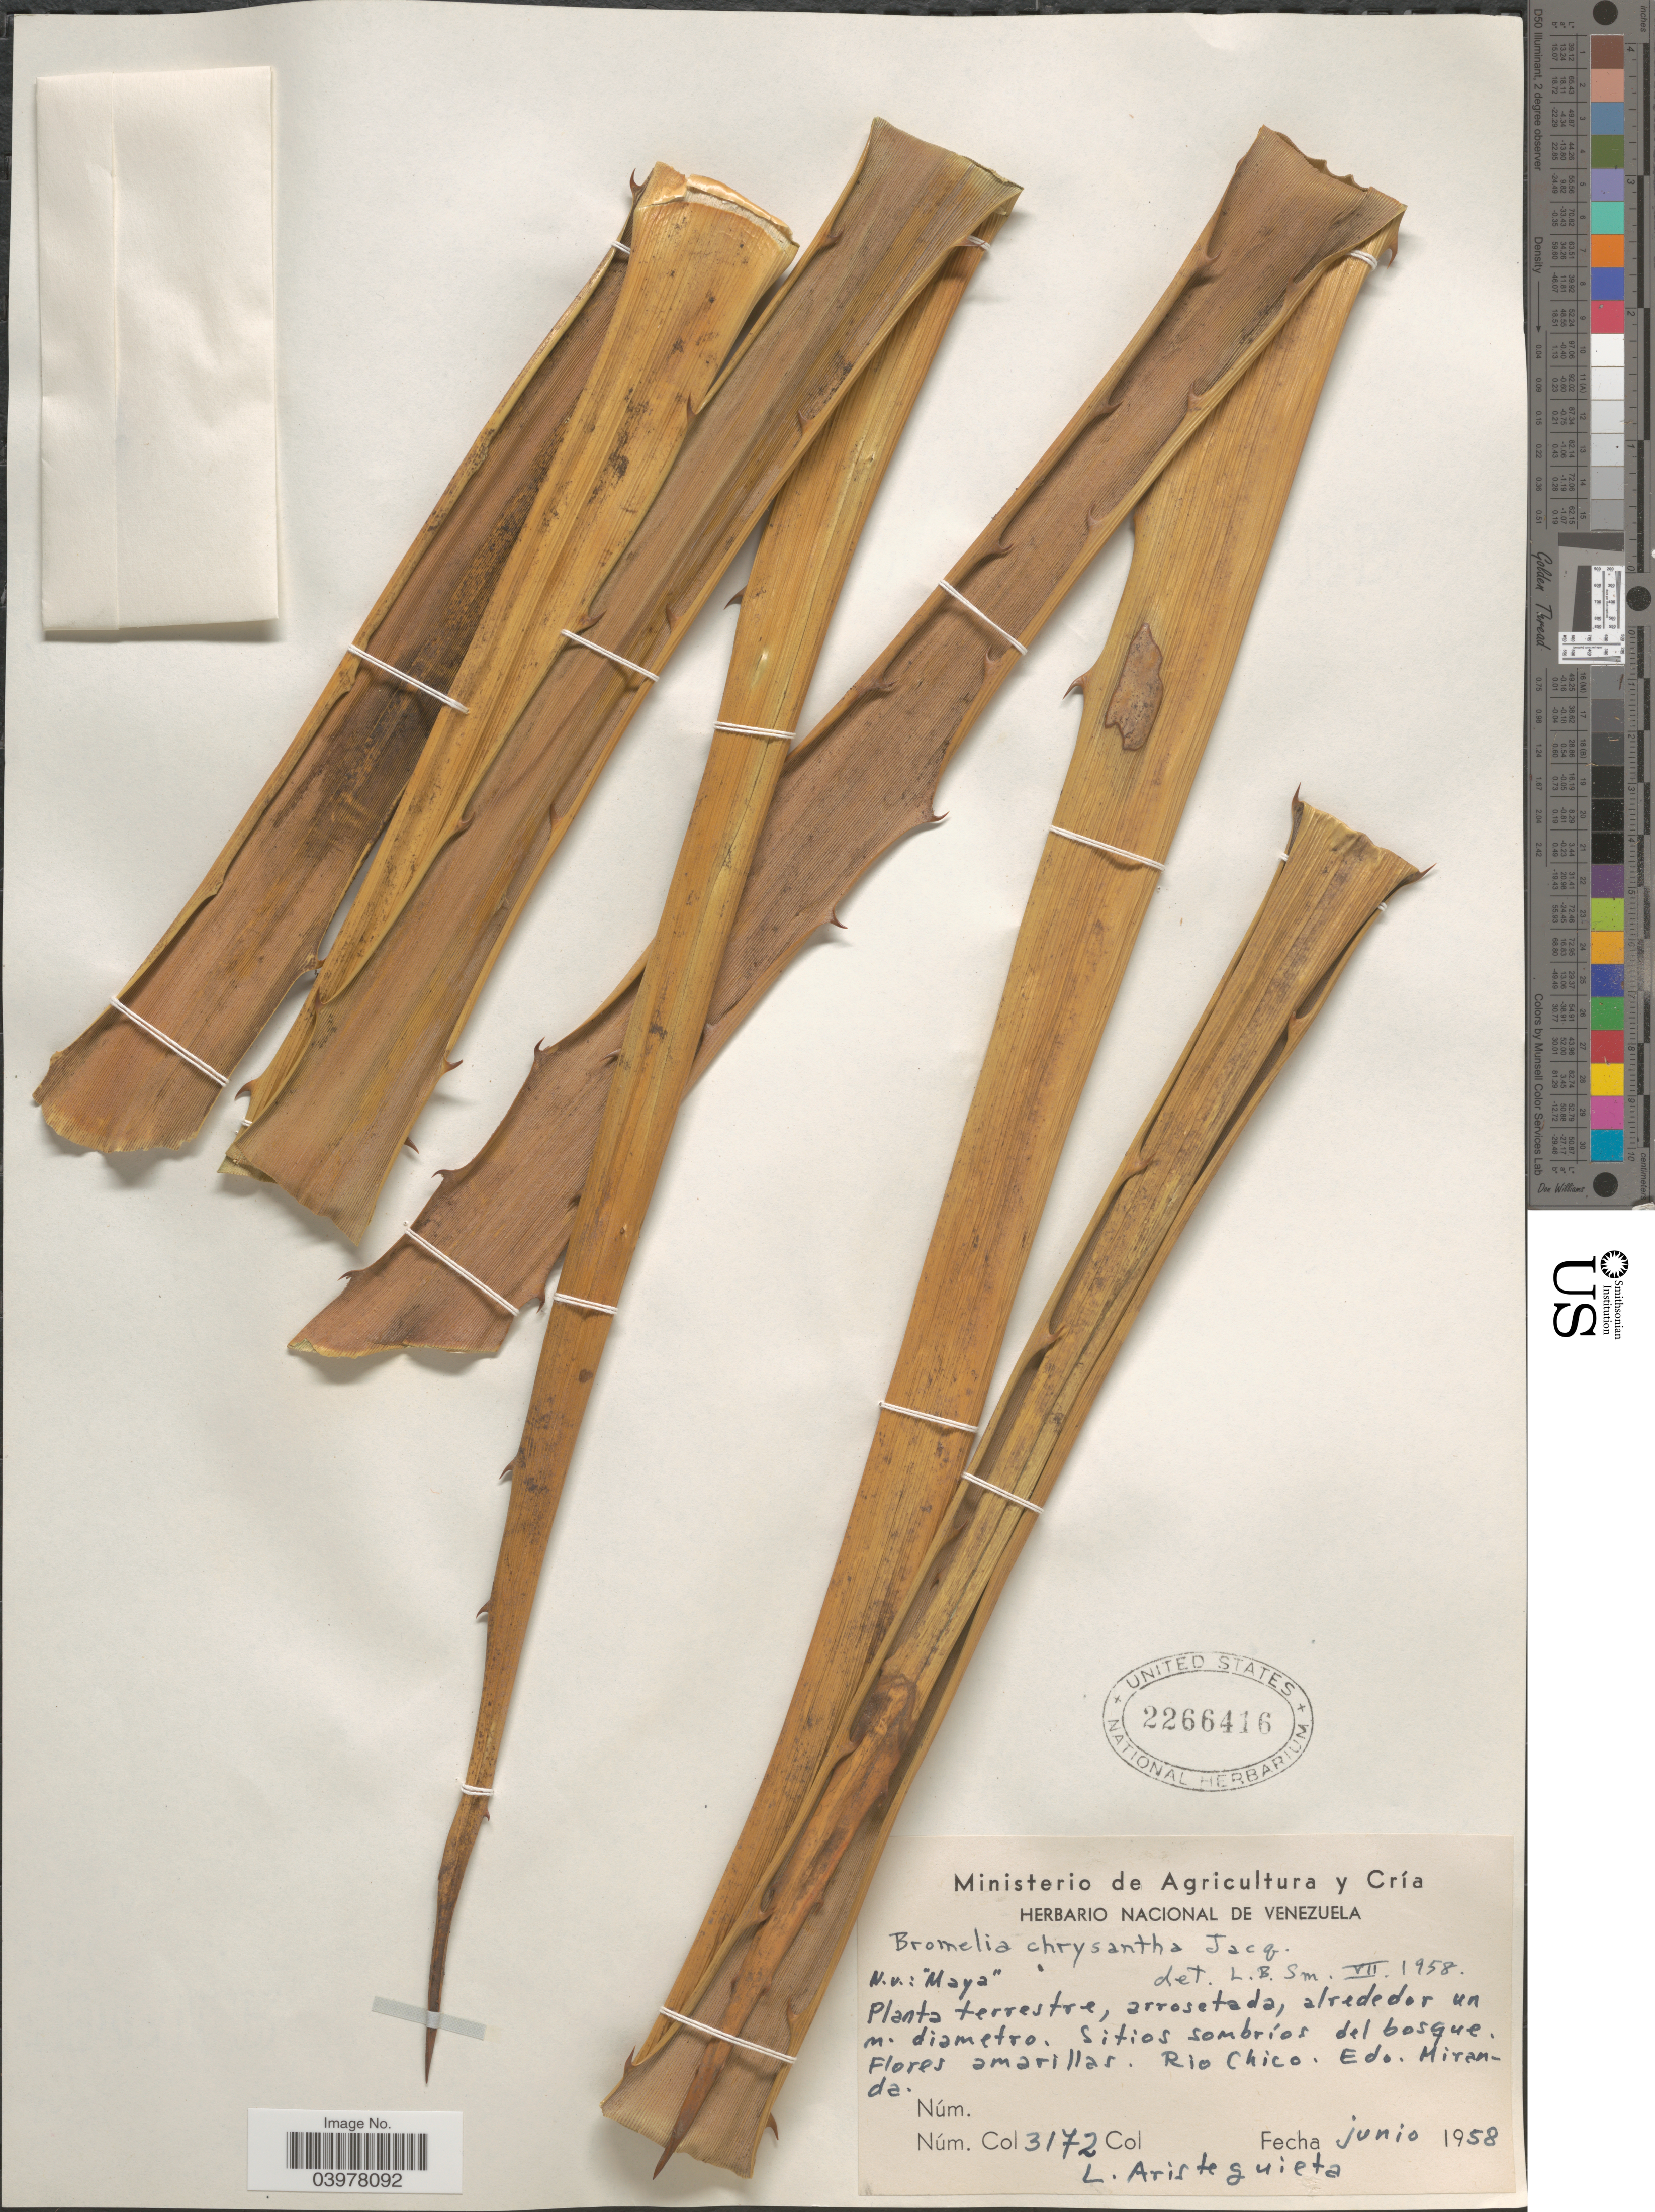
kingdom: Plantae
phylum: Tracheophyta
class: Liliopsida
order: Poales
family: Bromeliaceae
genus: Bromelia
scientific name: Bromelia chrysantha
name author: Jacq.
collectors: L. Aristeguieta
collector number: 3172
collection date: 1958-06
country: Venezuela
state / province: Miranda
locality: Rio Chico.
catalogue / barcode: US 2266416